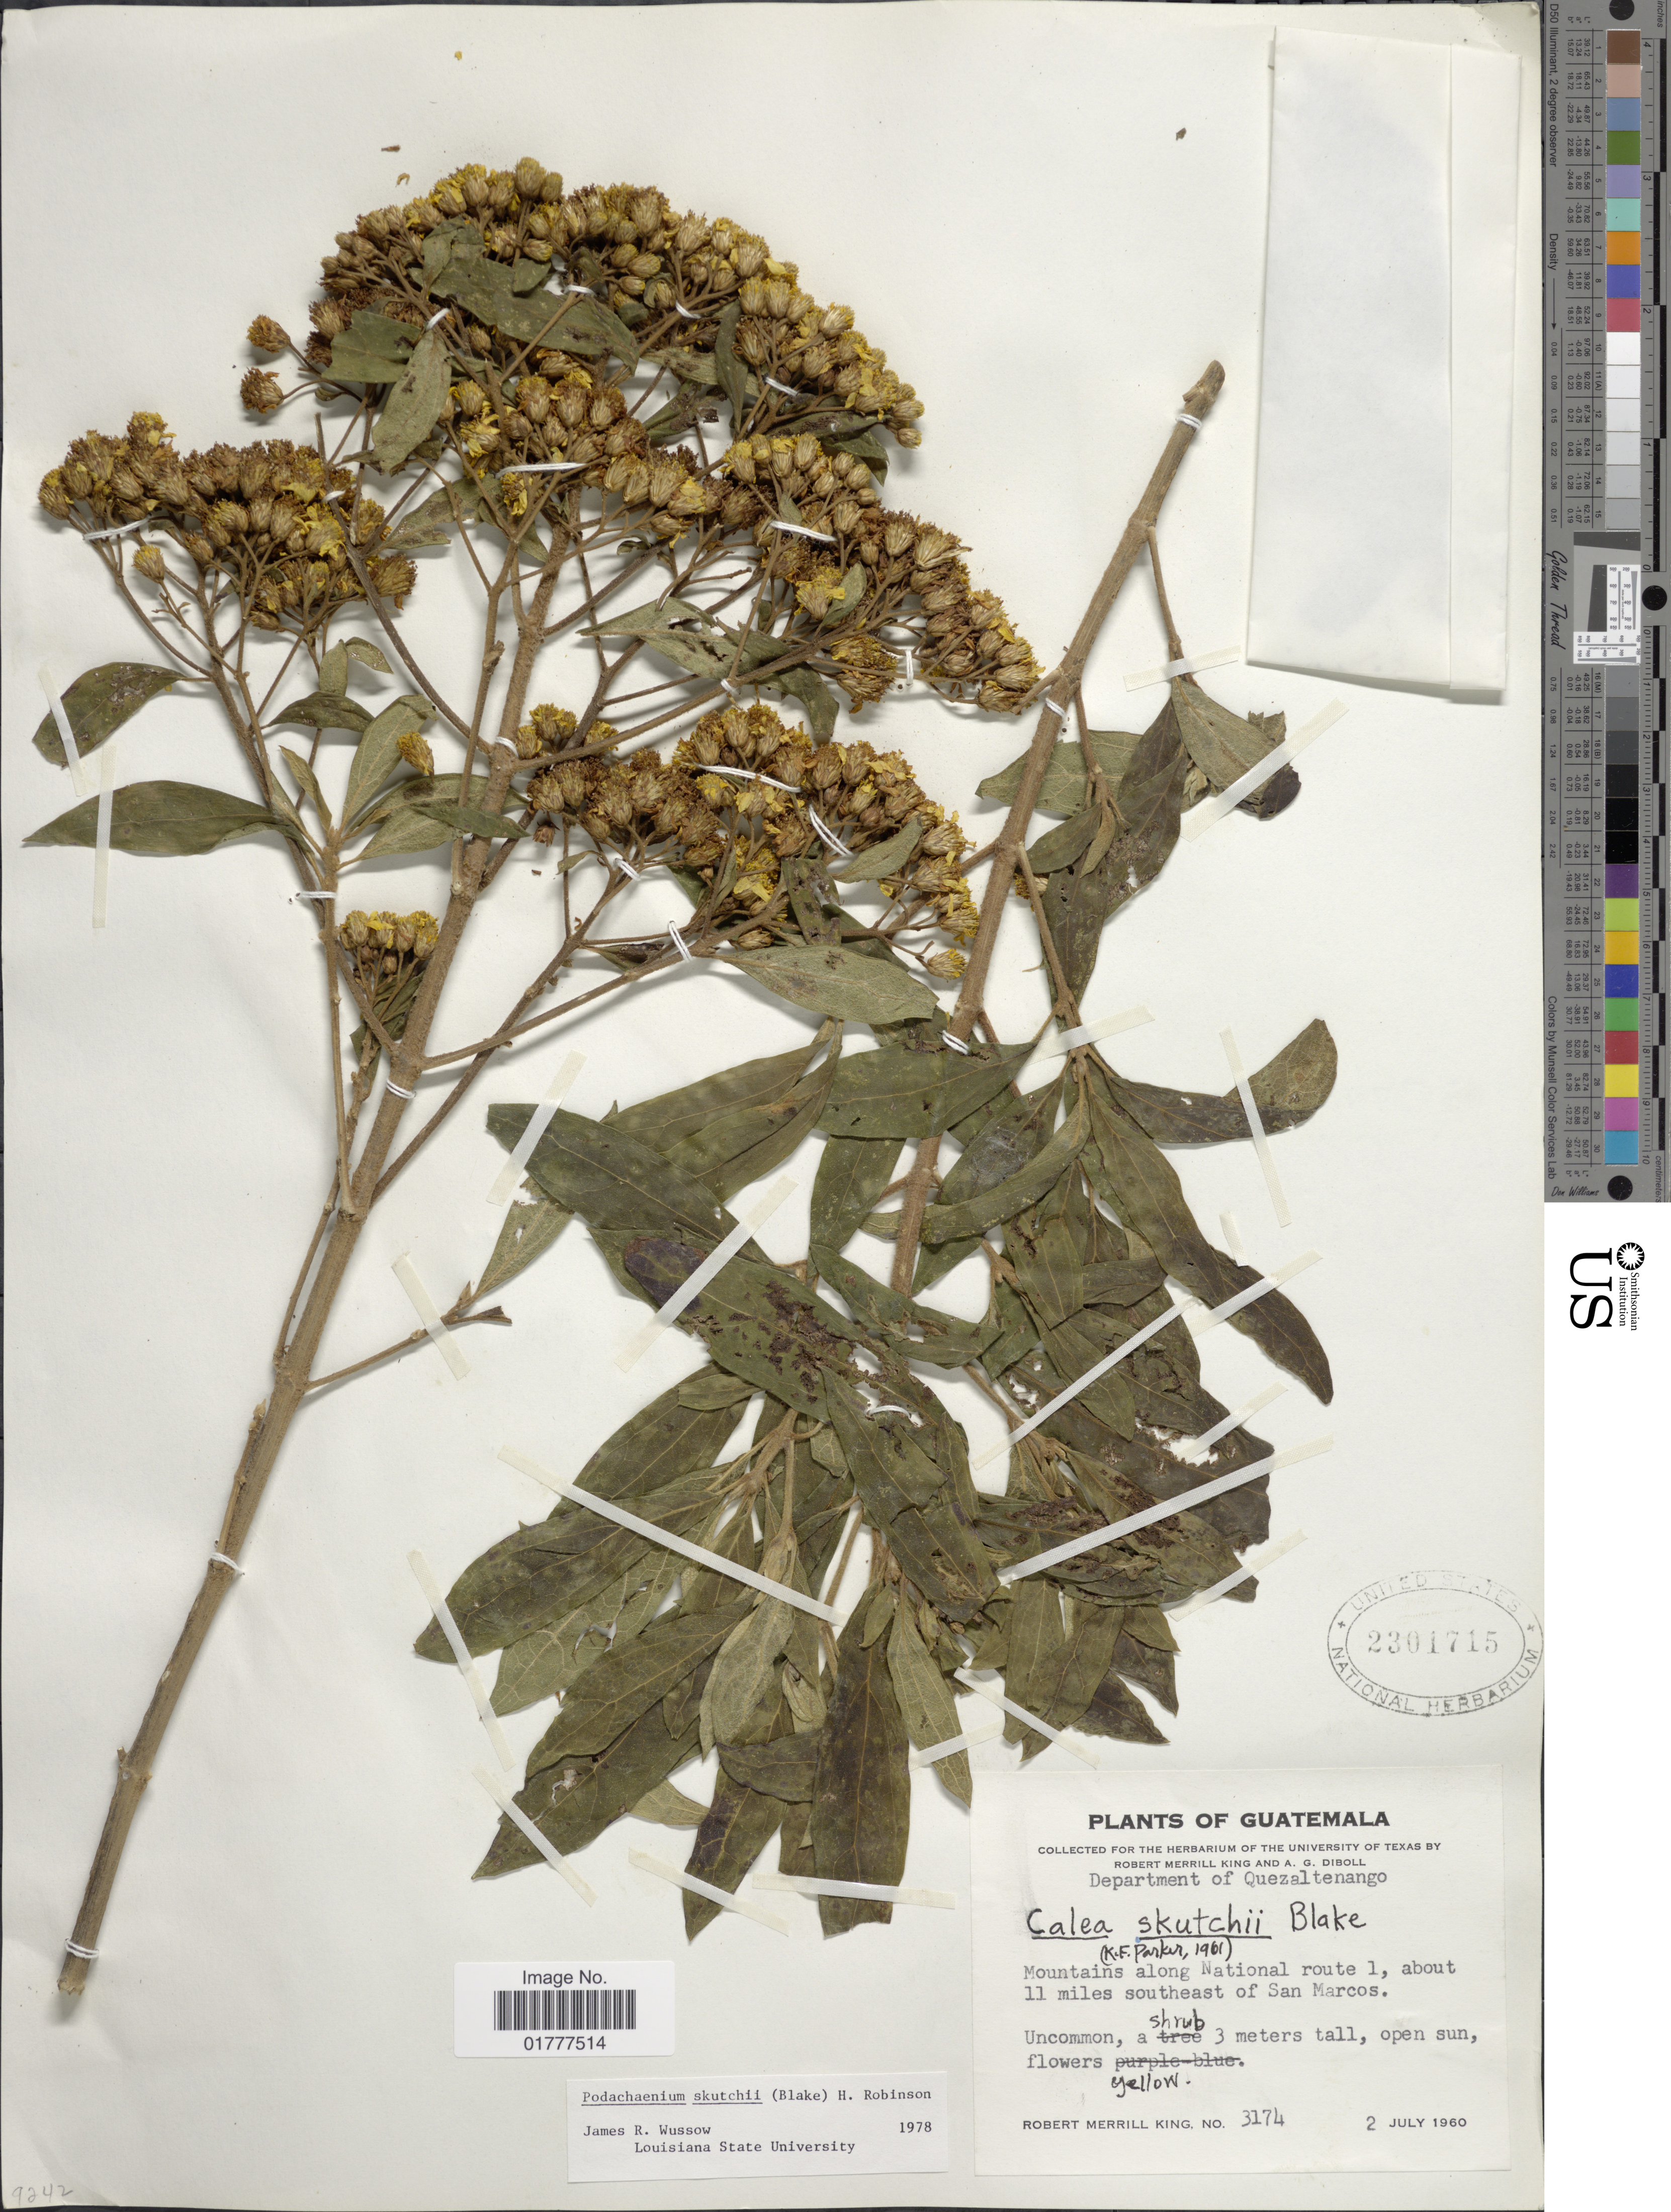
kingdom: Plantae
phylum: Tracheophyta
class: Magnoliopsida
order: Asterales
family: Asteraceae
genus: Podachaenium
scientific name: Podachaenium skutchii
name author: (S.F. Blake) H. Rob.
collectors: R. M. King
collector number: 3174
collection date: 1960-07-02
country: Guatemala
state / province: Quetzaltenango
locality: Mountains along National route 1, about 11 miles southeast of San Marcos. Department of Quezaltenango.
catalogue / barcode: US 2301715